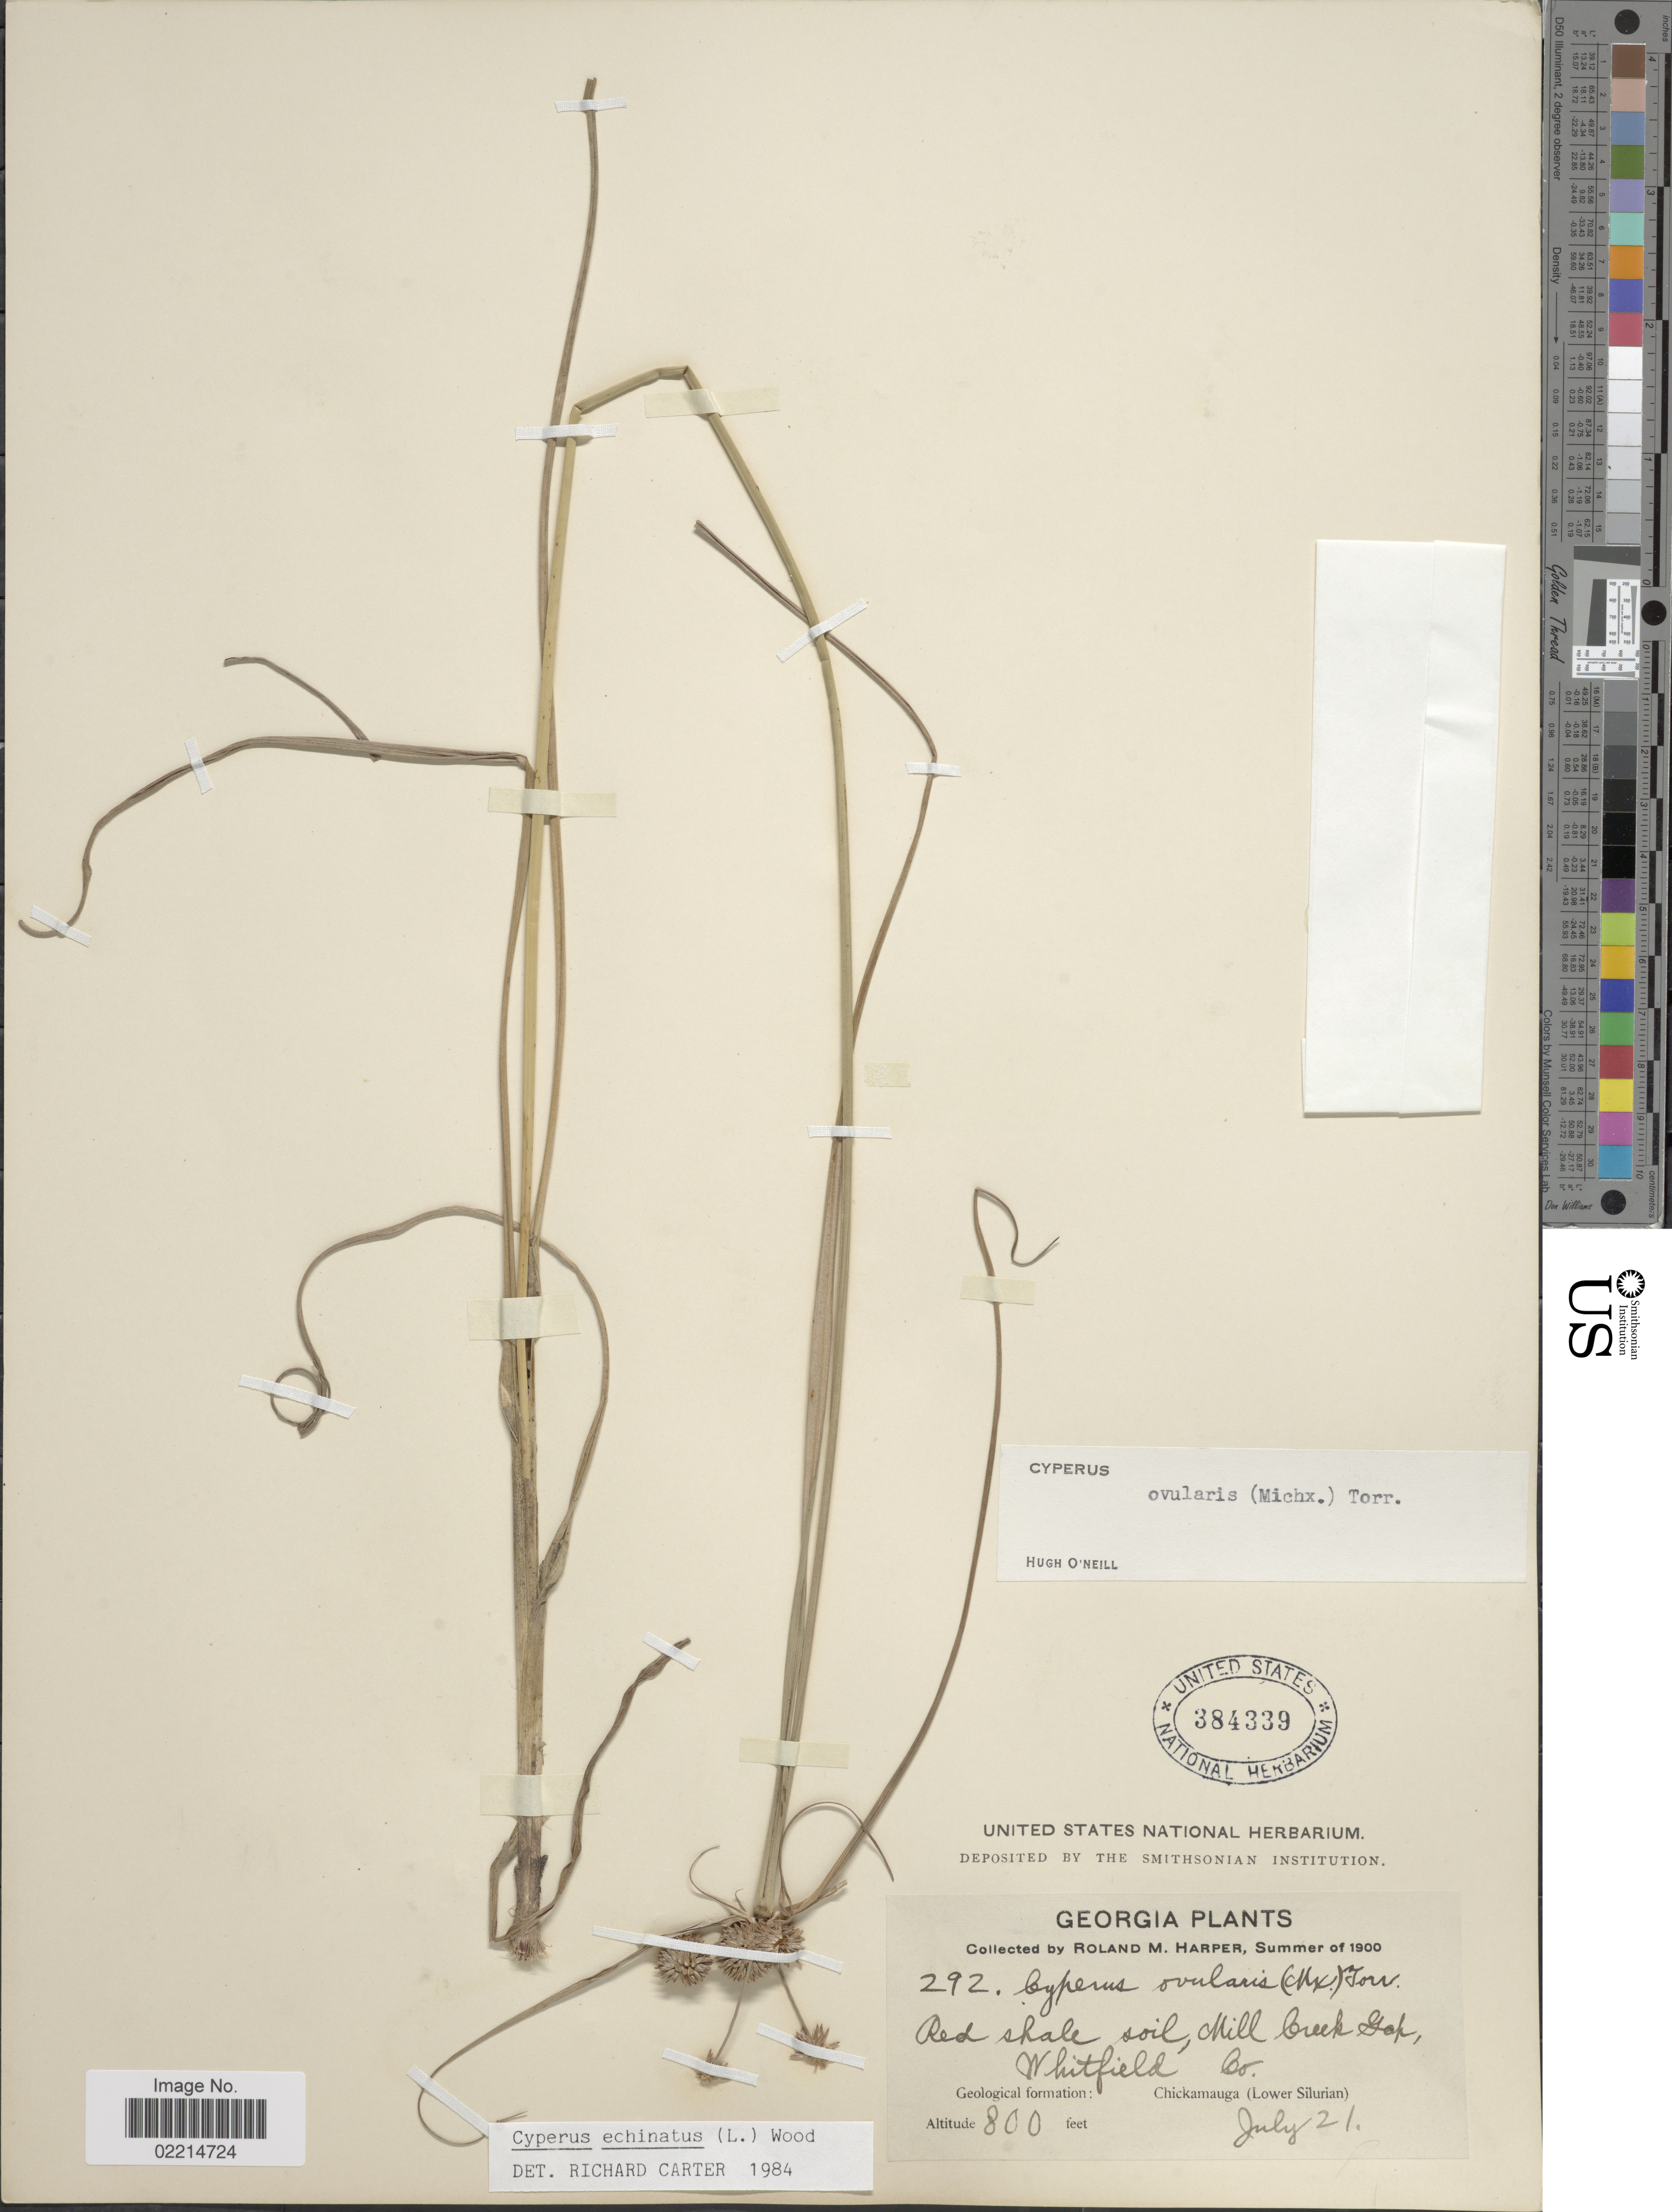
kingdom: Plantae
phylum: Tracheophyta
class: Liliopsida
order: Poales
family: Cyperaceae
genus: Cyperus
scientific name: Cyperus echinatus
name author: (L.) Alph. Wood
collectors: R. M. Harper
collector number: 292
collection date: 1900-07-21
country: United States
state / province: Georgia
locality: Red shale soil, Mill Creek Gap, Whitfield Co. Geological formation: Chickamauga (Lower Silurian)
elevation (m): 244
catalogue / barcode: US 384339